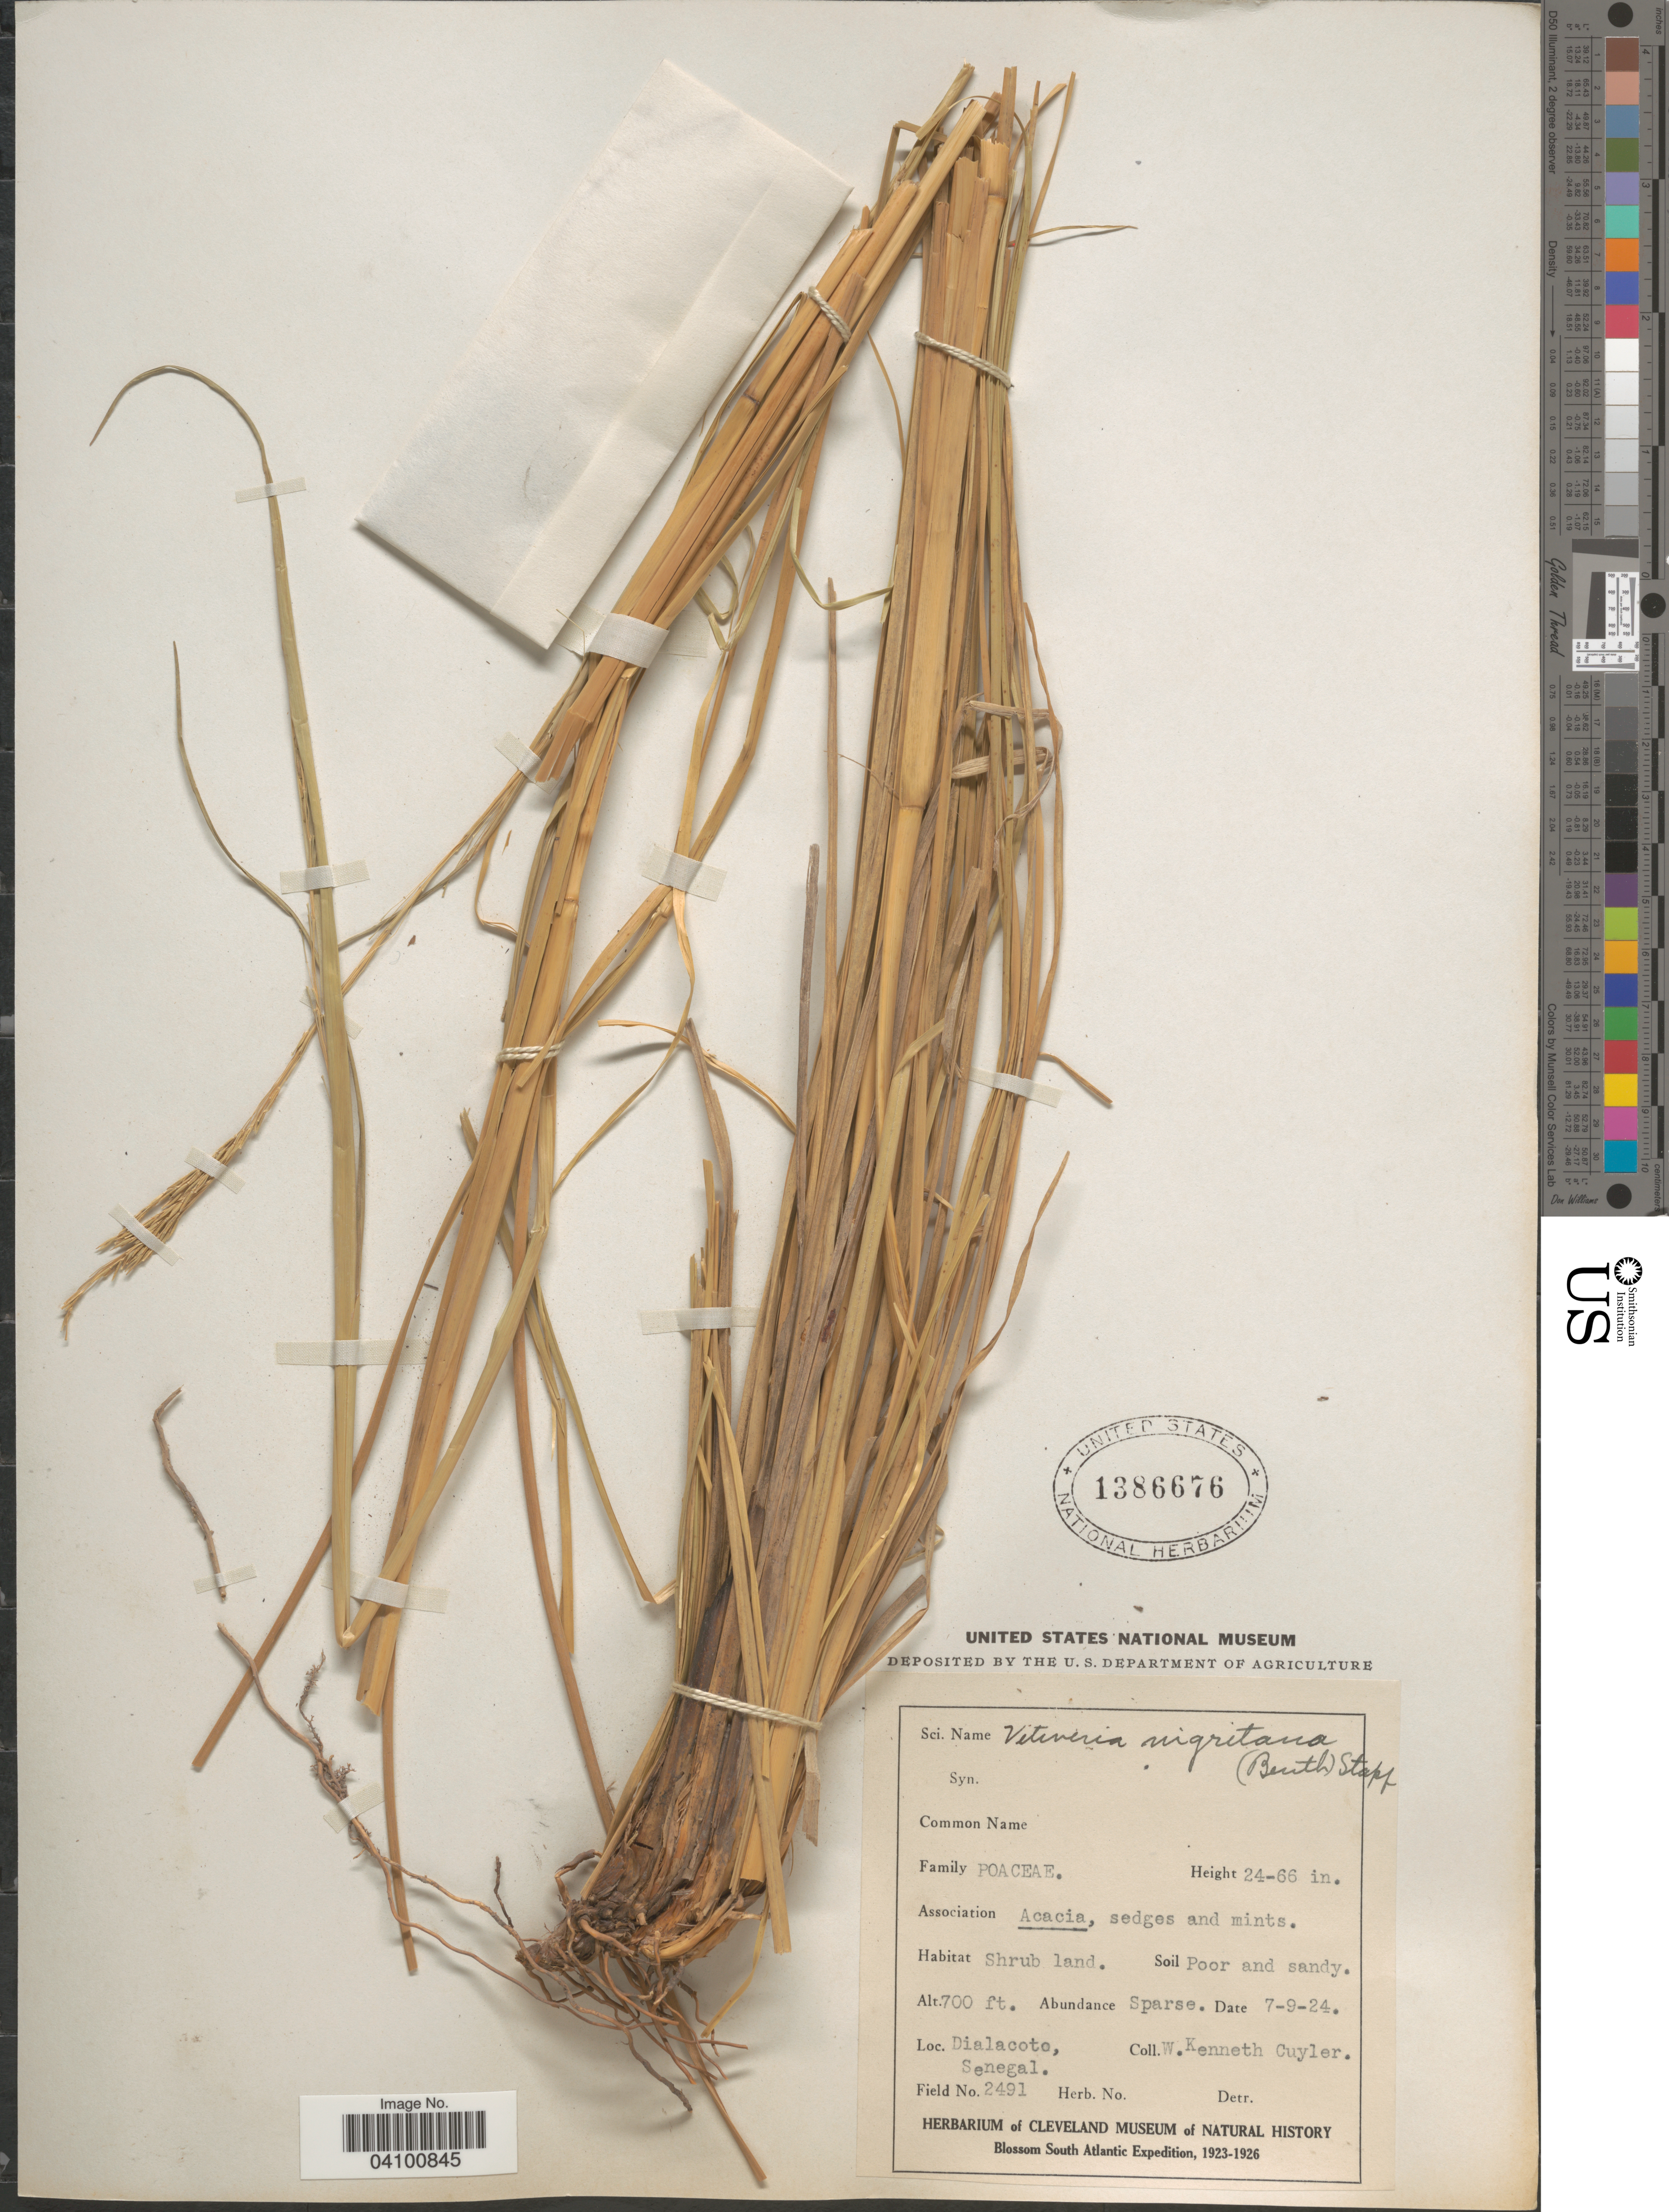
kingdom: Plantae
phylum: Tracheophyta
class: Liliopsida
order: Poales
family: Poaceae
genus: Chrysopogon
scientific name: Chrysopogon nigritanus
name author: (Benth.) Veldkamp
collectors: W. Cuyler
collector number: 2491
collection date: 1924-09-07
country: Senegal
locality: Dialacoto. Blossom South Atlantic Expedition, 1923-1926.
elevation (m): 213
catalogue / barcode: US 1386676